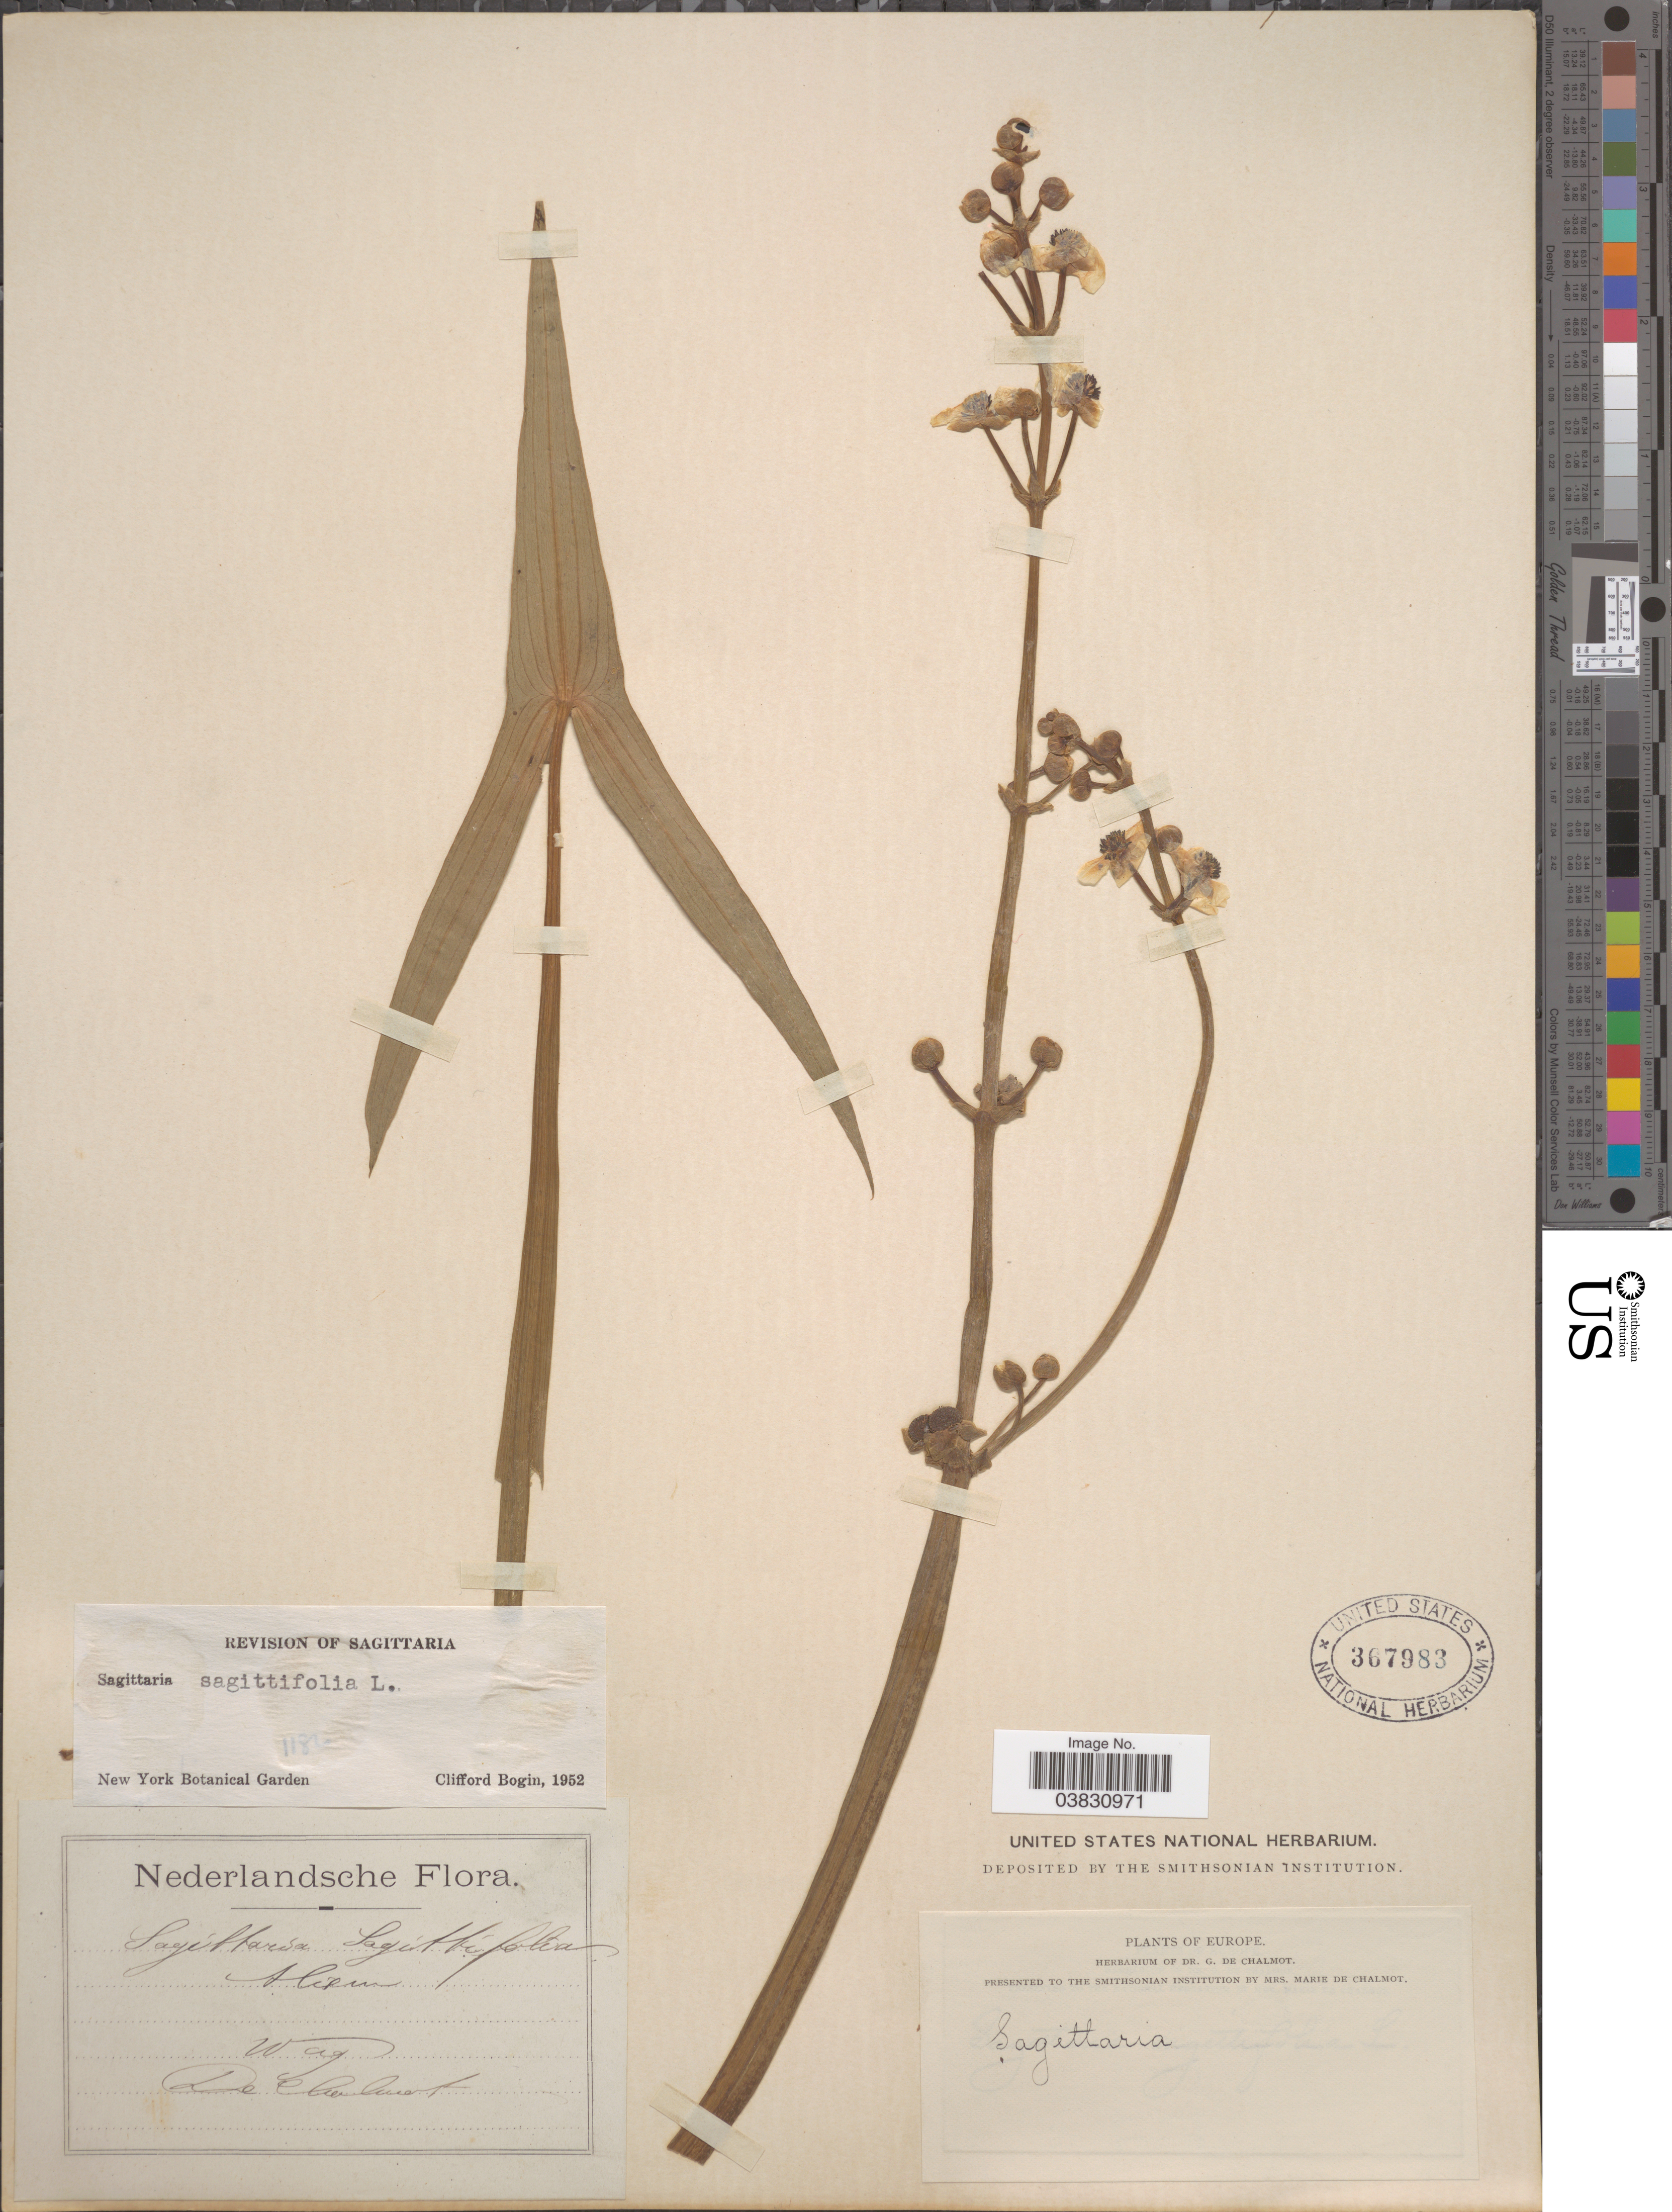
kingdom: Plantae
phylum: Tracheophyta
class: Liliopsida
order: Alismatales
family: Alismataceae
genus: Sagittaria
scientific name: Sagittaria sagittifolia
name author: L.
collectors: G. de Chalmot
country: Netherlands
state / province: Gelderland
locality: Nederlandsche. Wag.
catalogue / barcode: US 367983